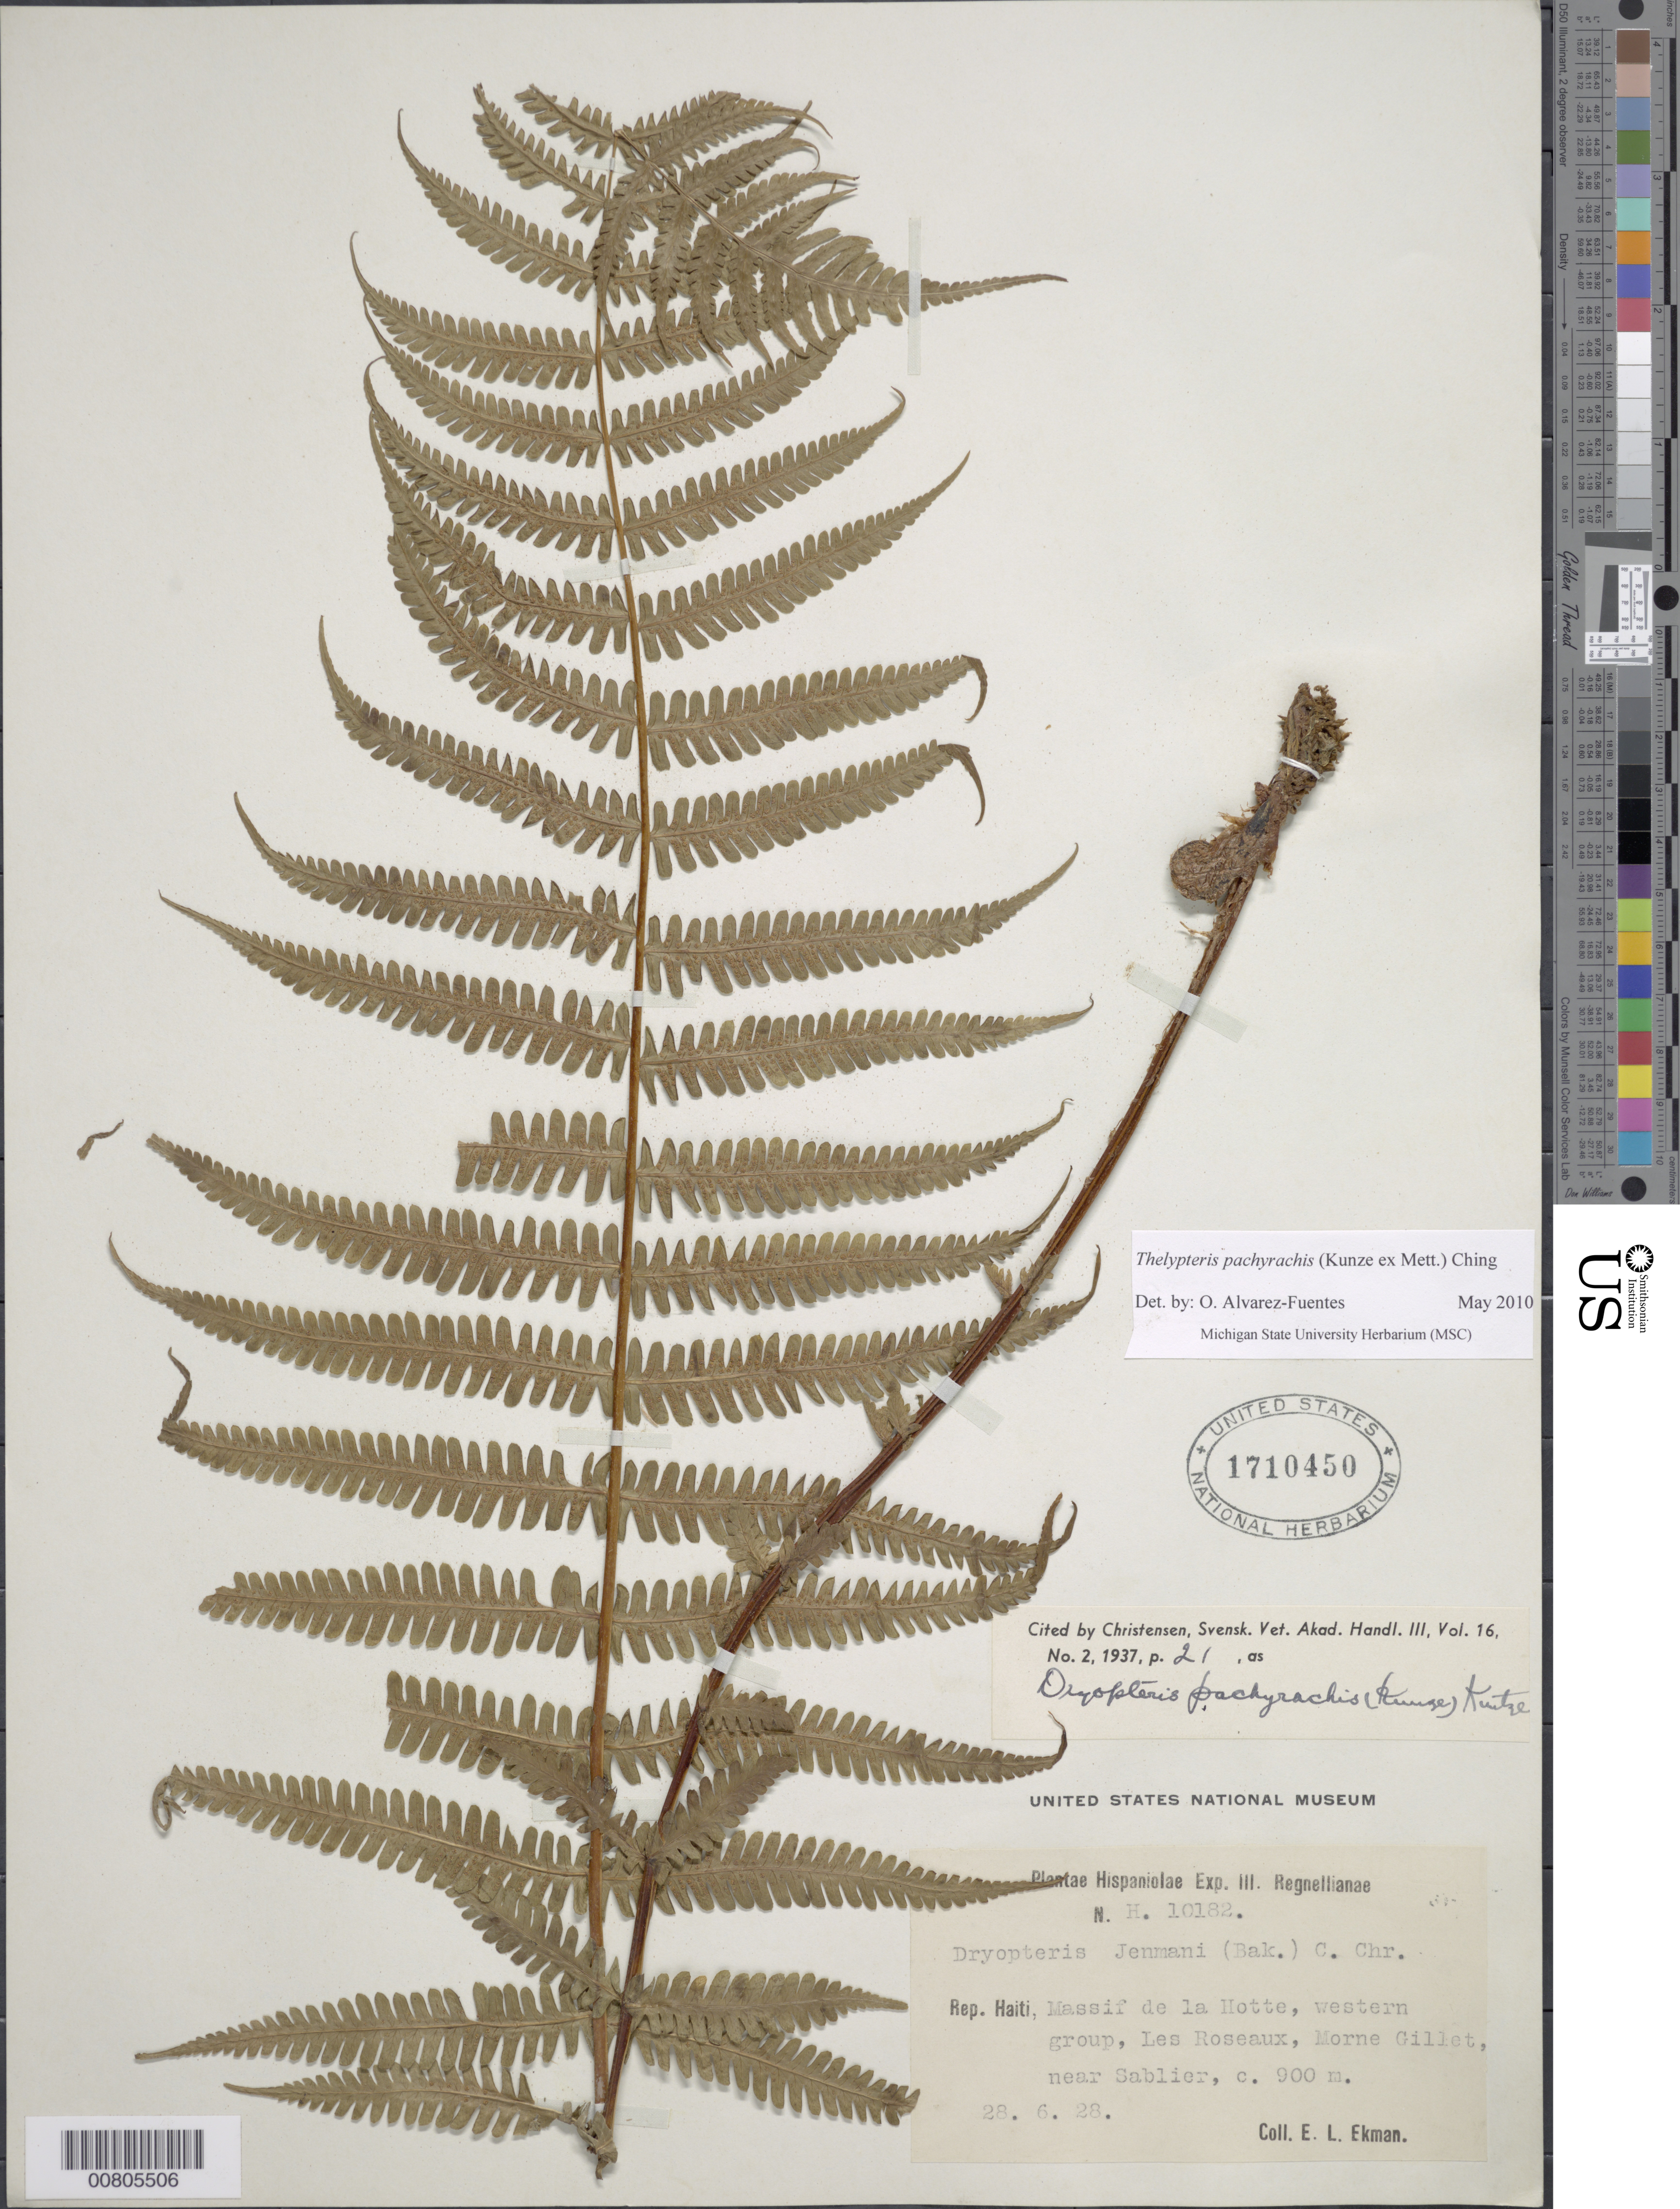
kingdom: Plantae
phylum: Tracheophyta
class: Polypodiopsida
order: Polypodiales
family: Thelypteridaceae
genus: Amauropelta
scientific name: Amauropelta pachyrachis (Kunze) comb. nov., ined 2015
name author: (Kunze)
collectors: E. L. Ekman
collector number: H 10182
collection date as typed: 28 Jun 1928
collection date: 1928-06-28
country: Haiti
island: Hispaniola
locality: Massif de la Hotte, western group, Les Roseaux, Morne Gillet, near Sablier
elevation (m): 900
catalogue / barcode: US 1710450